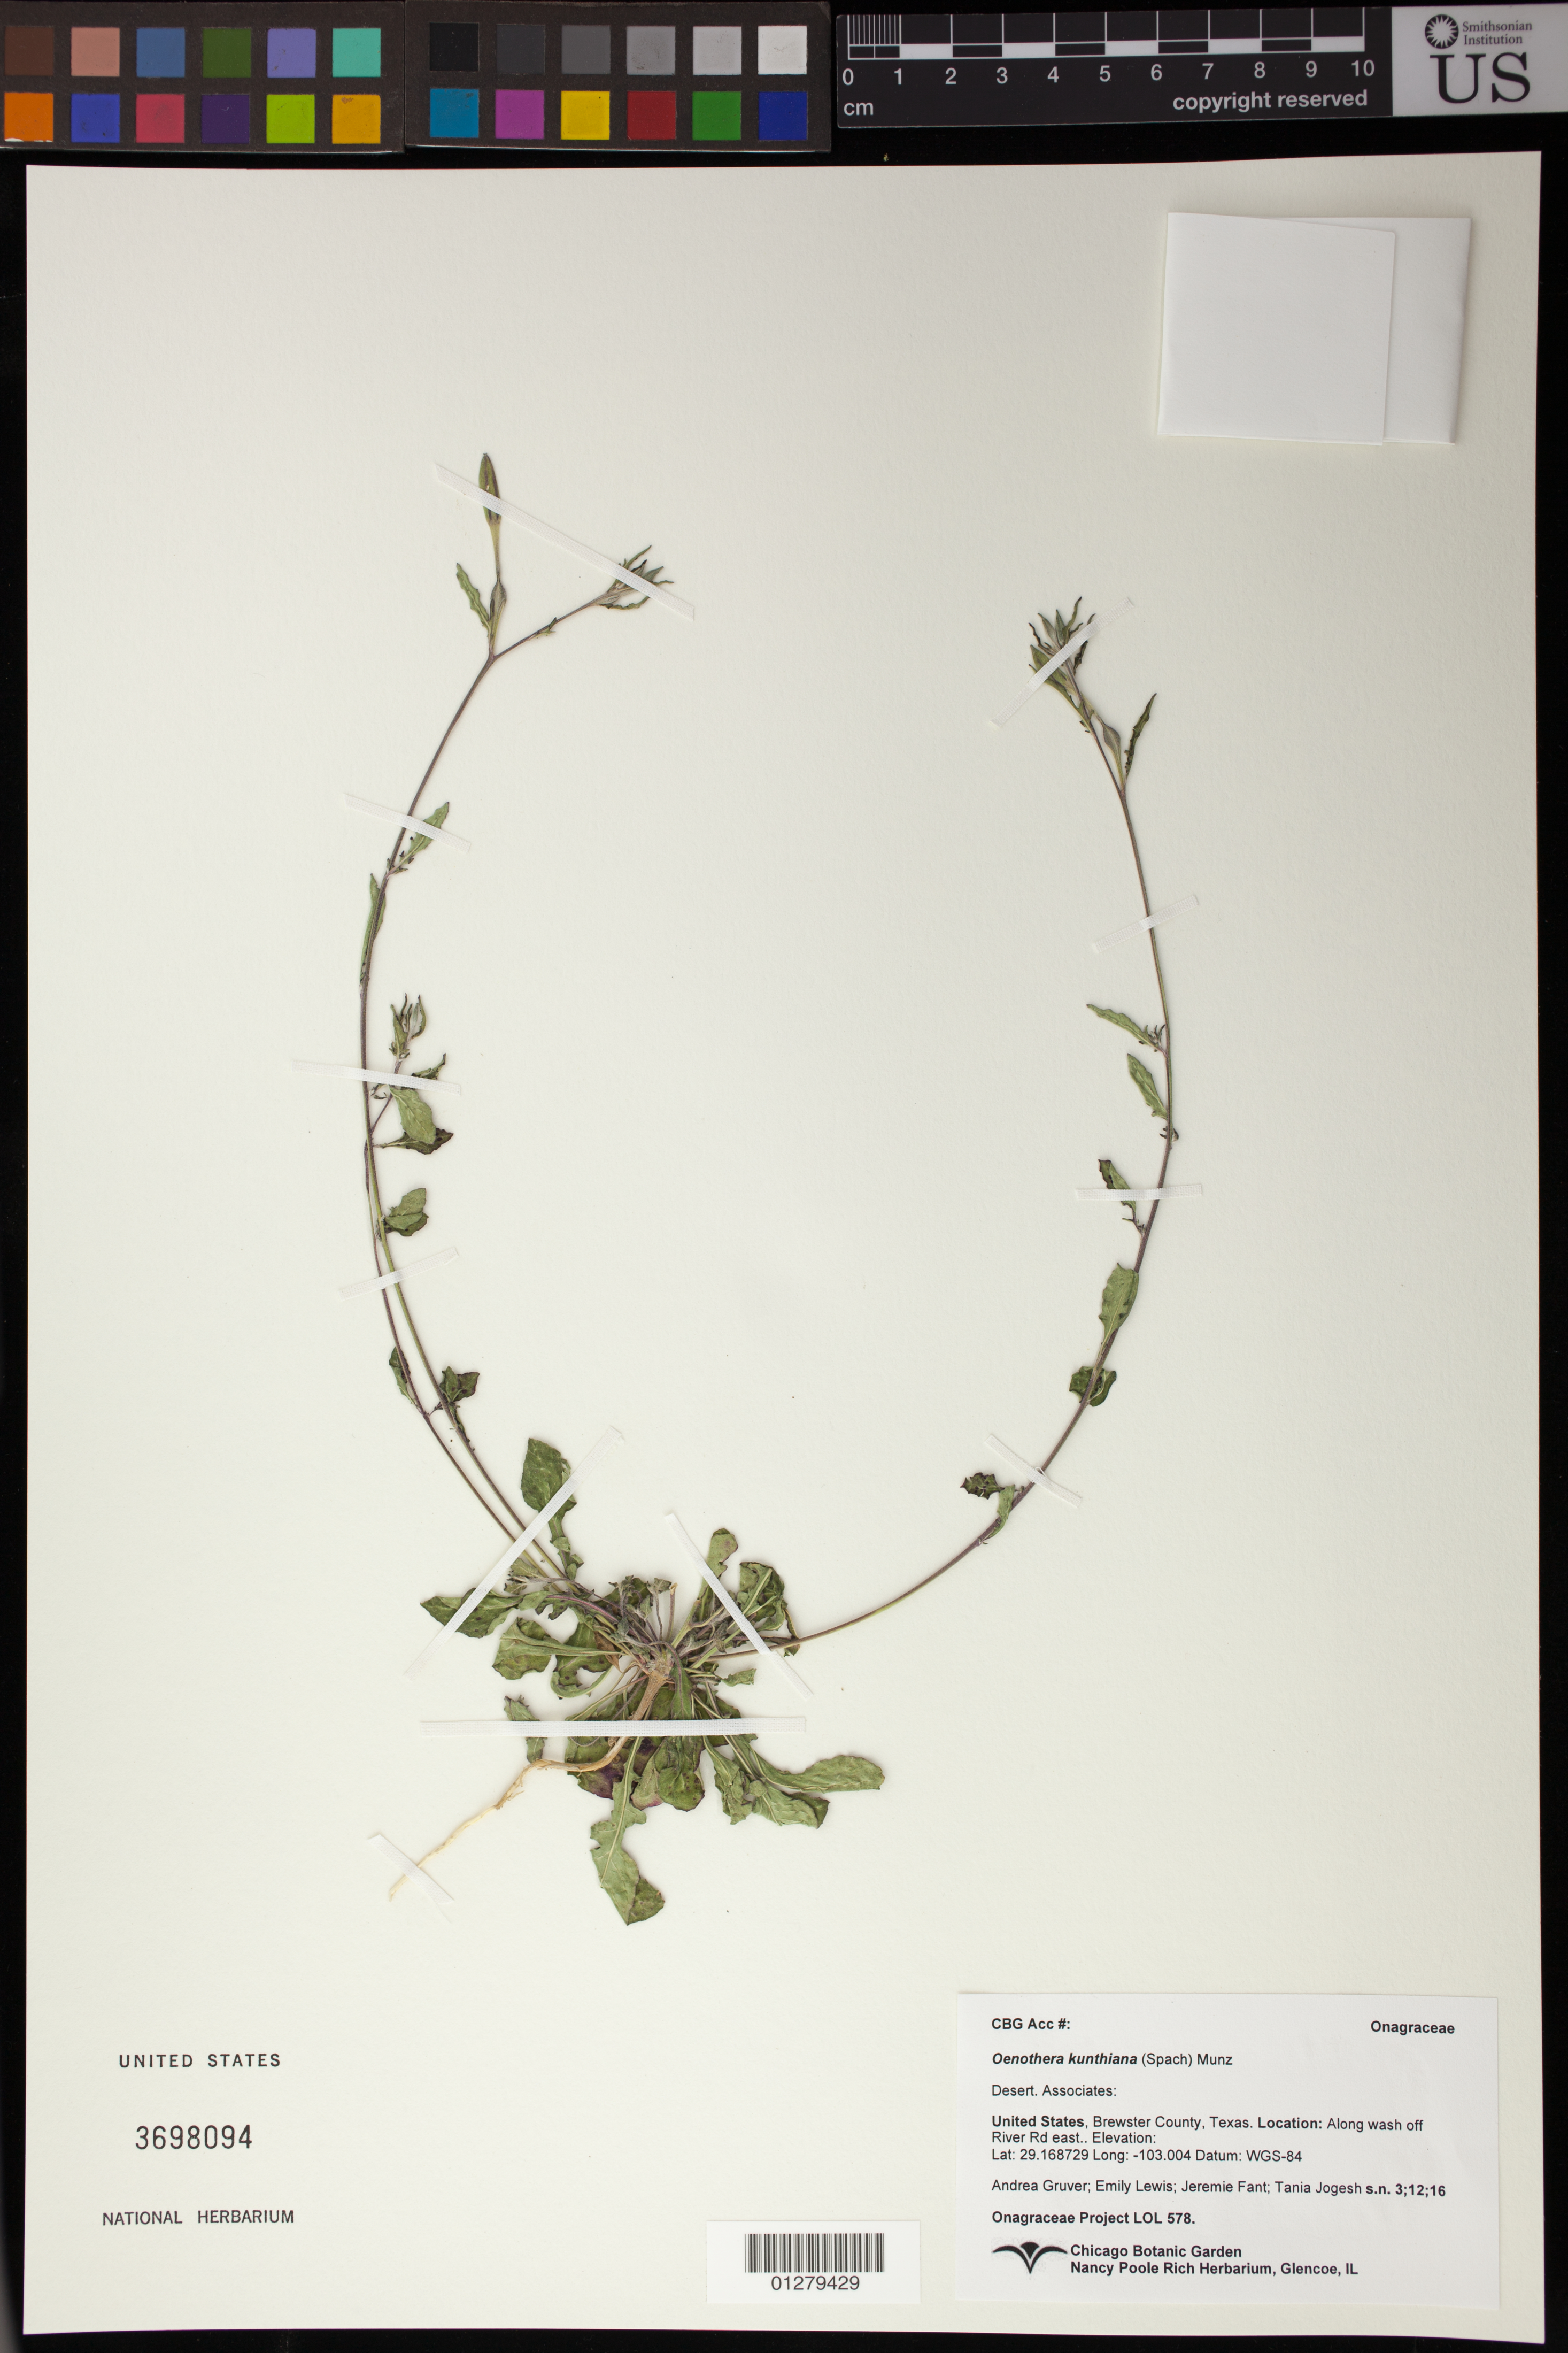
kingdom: Plantae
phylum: Tracheophyta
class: Magnoliopsida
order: Myrtales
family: Onagraceae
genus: Oenothera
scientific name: Oenothera kunthiana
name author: (Spach) Munz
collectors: A. Gruver, E. Lewis, J. Fant & T. Jogesh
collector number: LOL 578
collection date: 2016-03-14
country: United States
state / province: Texas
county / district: Brewster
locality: Big Bend National Park, along wash off River Rd. East.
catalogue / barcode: US 3698094